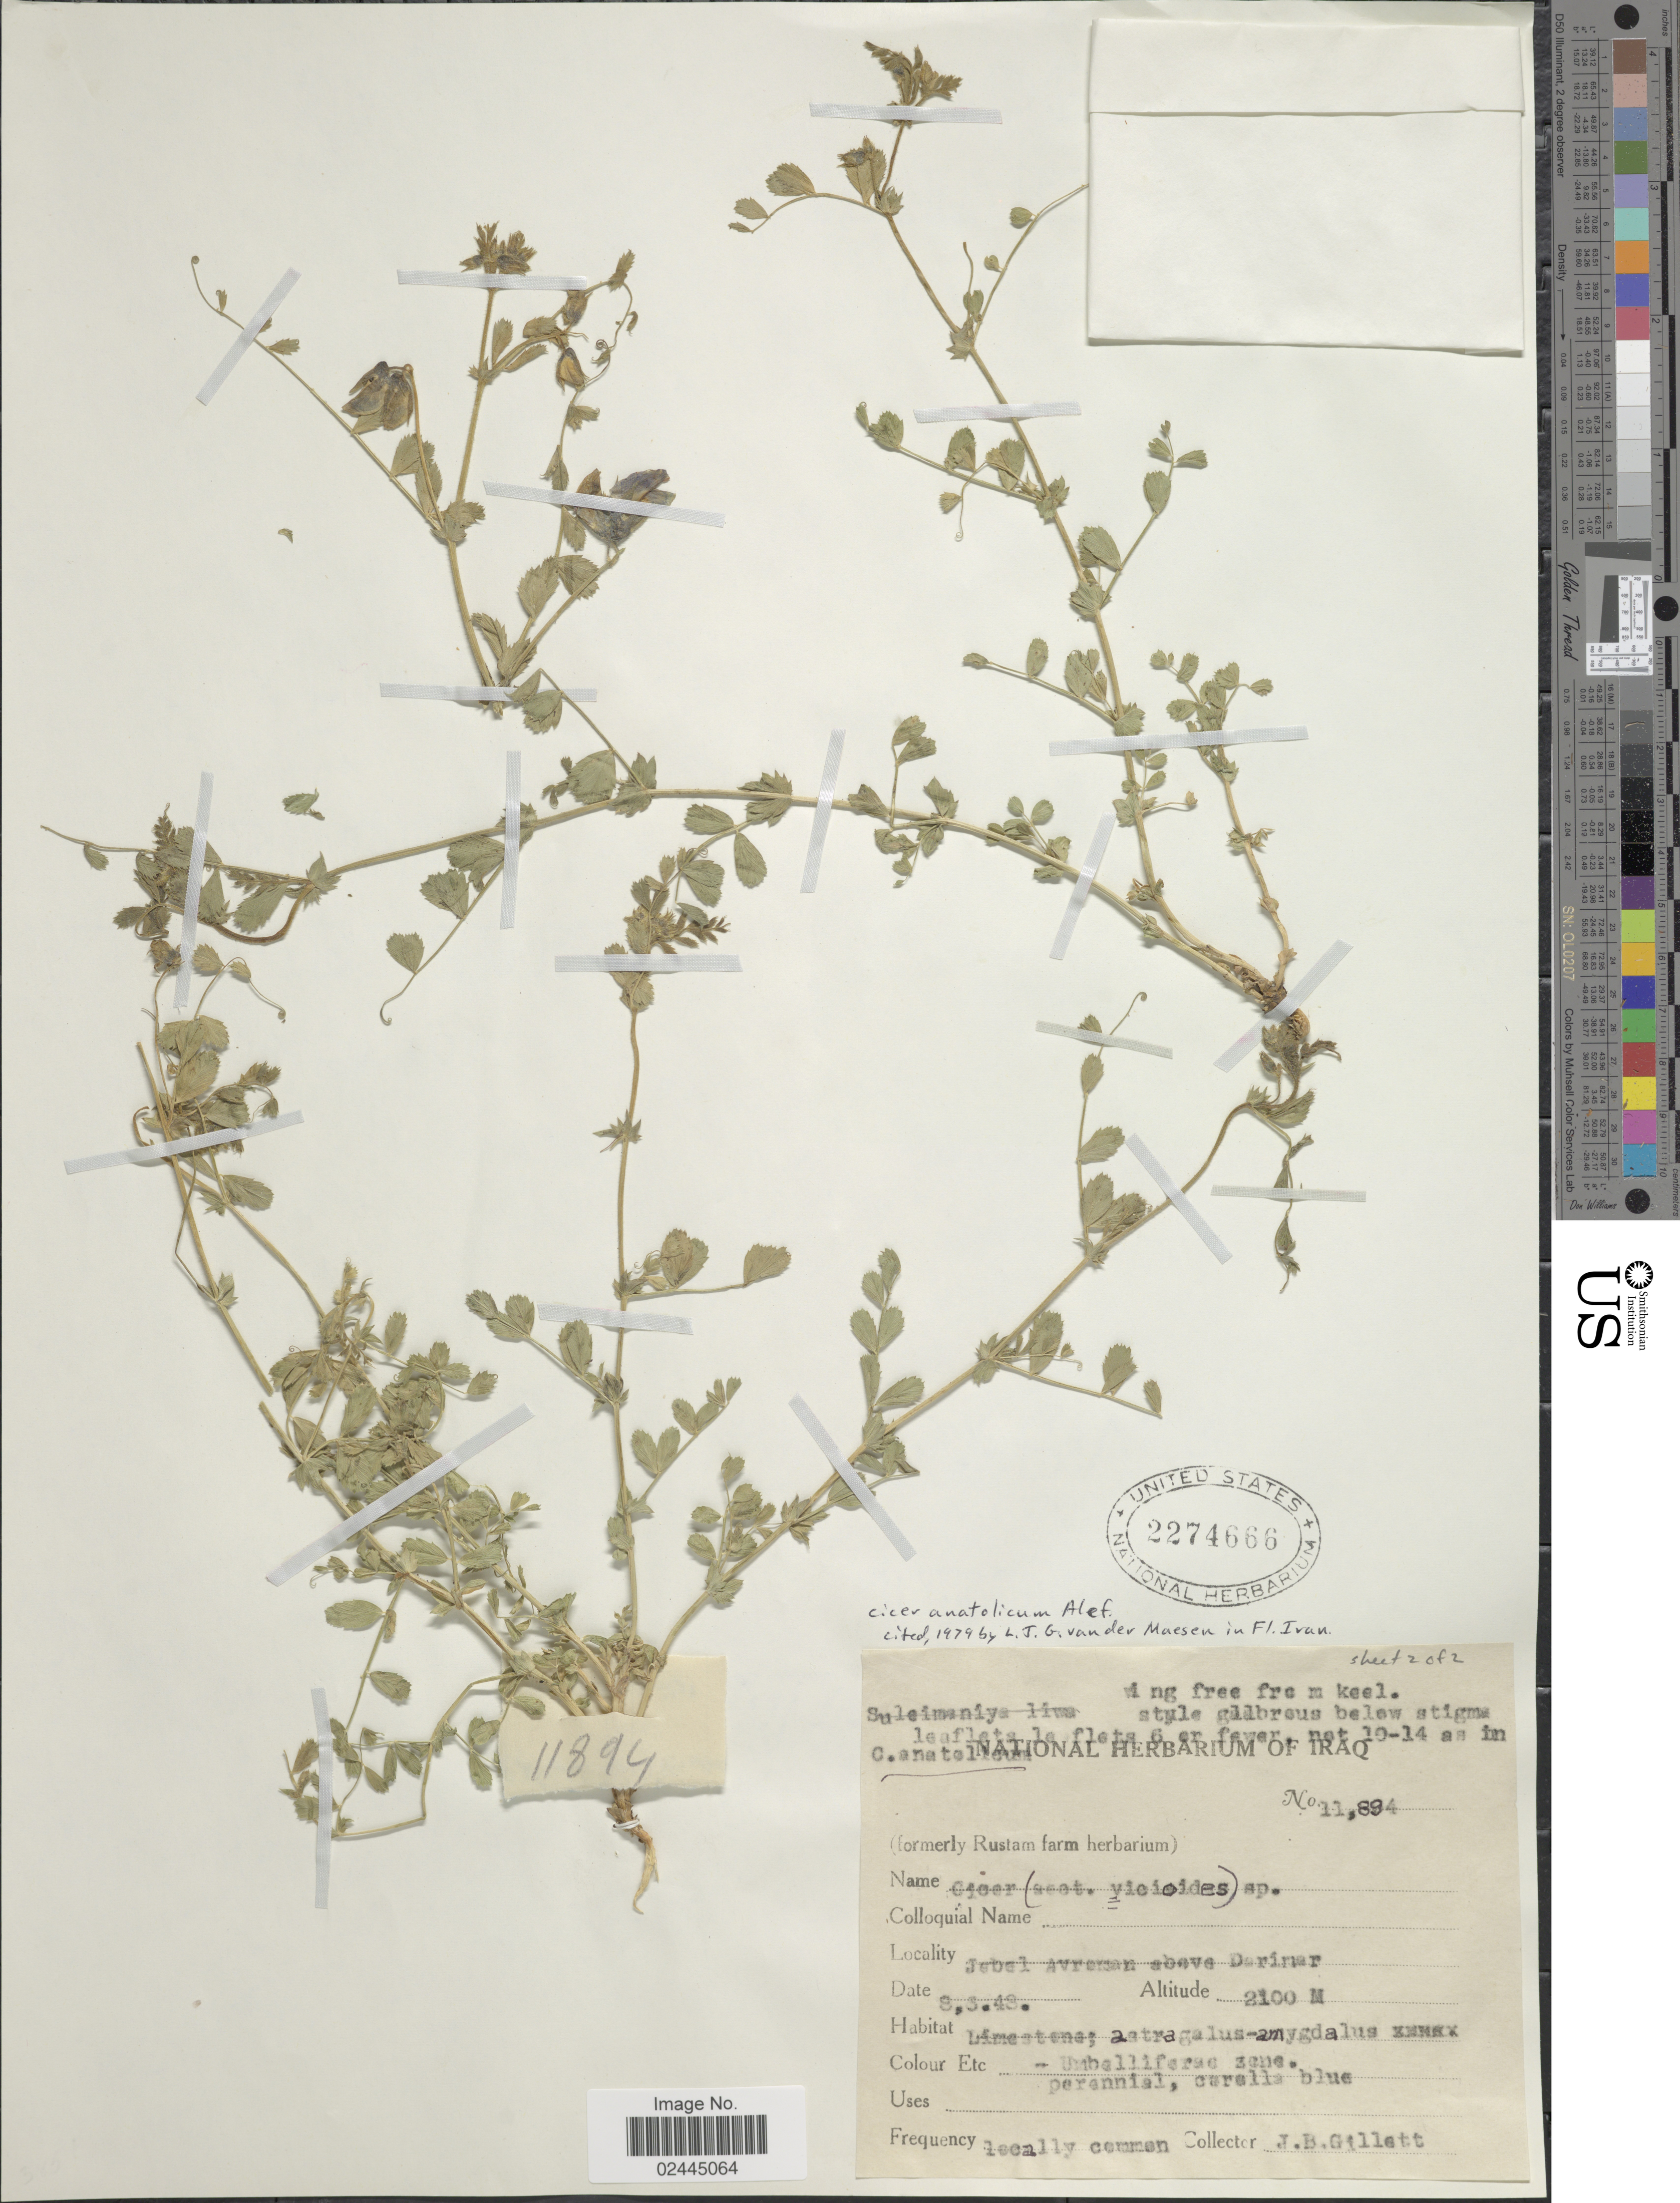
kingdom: Plantae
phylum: Tracheophyta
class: Magnoliopsida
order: Fabales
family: Fabaceae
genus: Cicer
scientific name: Cicer anatolicum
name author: Alef.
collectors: J. B. Gillett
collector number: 11894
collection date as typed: Transcribed d/m/y: 8/3/48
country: Iraq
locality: Jebel Avreman above Darimar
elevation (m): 2100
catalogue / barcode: US 2274666